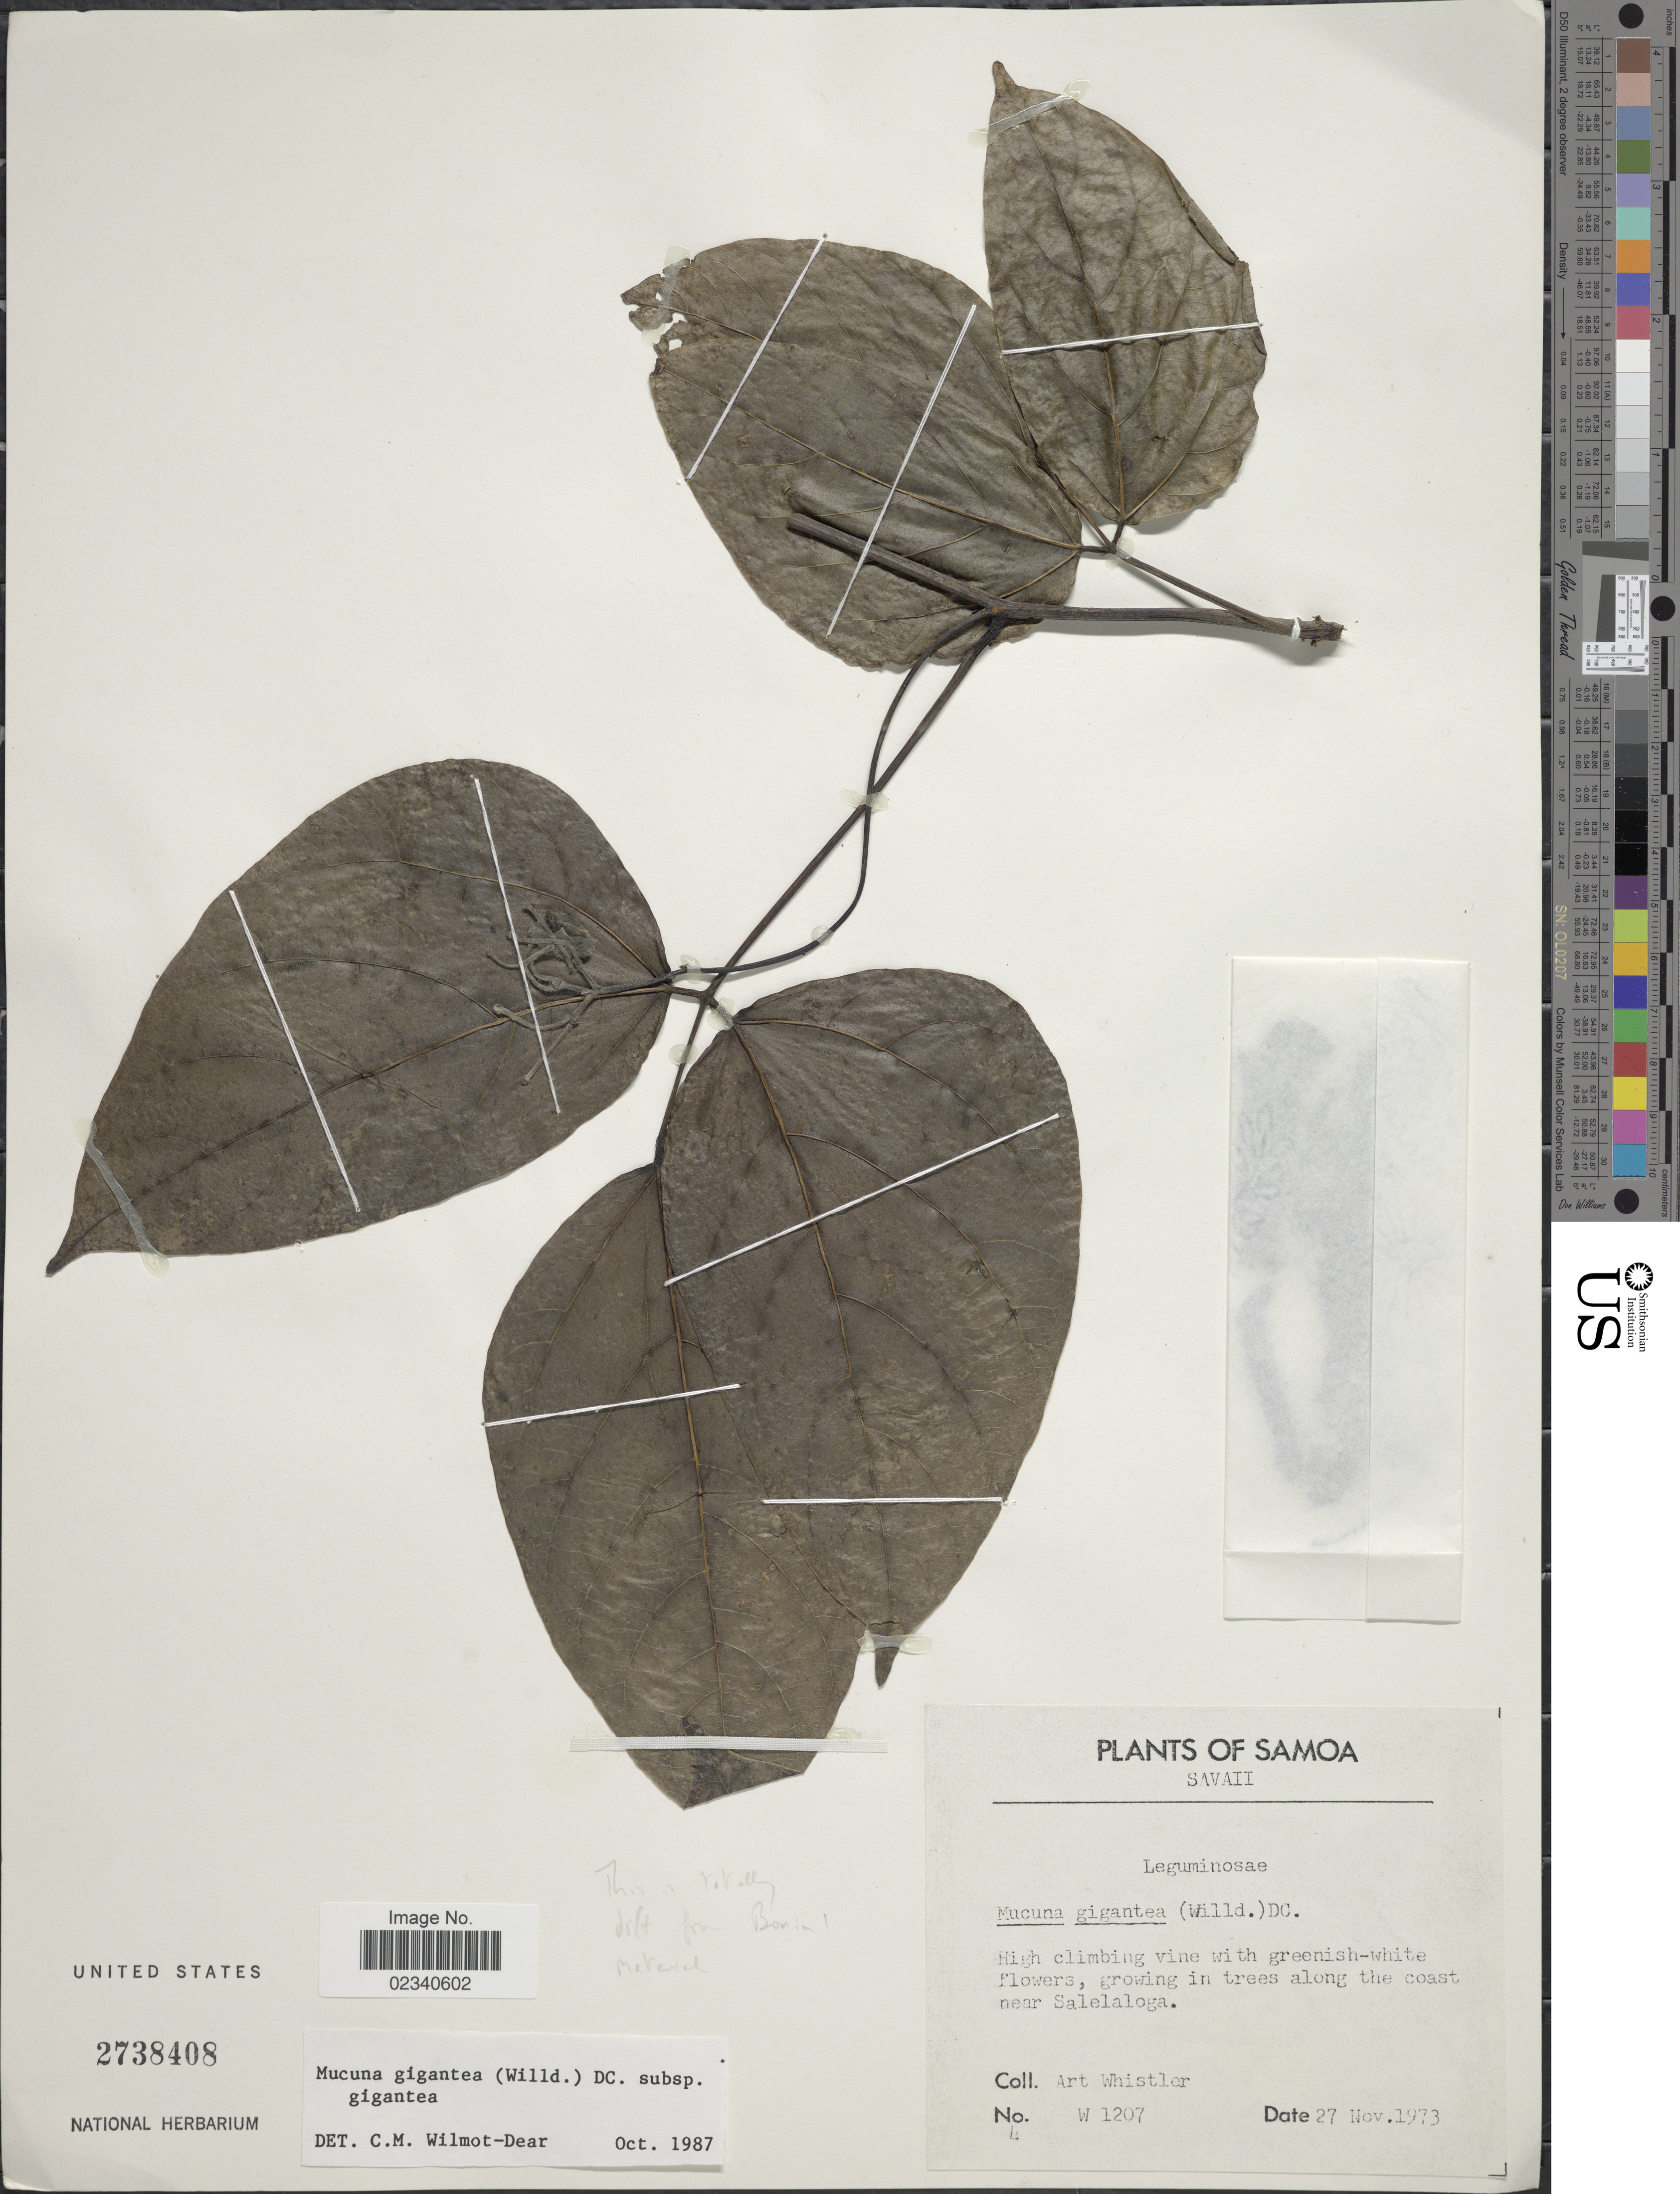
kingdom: Plantae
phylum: Tracheophyta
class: Magnoliopsida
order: Fabales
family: Fabaceae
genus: Mucuna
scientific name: Mucuna gigantea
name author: (Willd.) DC.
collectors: A. Whistler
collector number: W 1207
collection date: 1973-11-27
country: Samoa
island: Savai'i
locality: Samoa. Savaii, along the coast near Salelaloga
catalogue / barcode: US 2738408